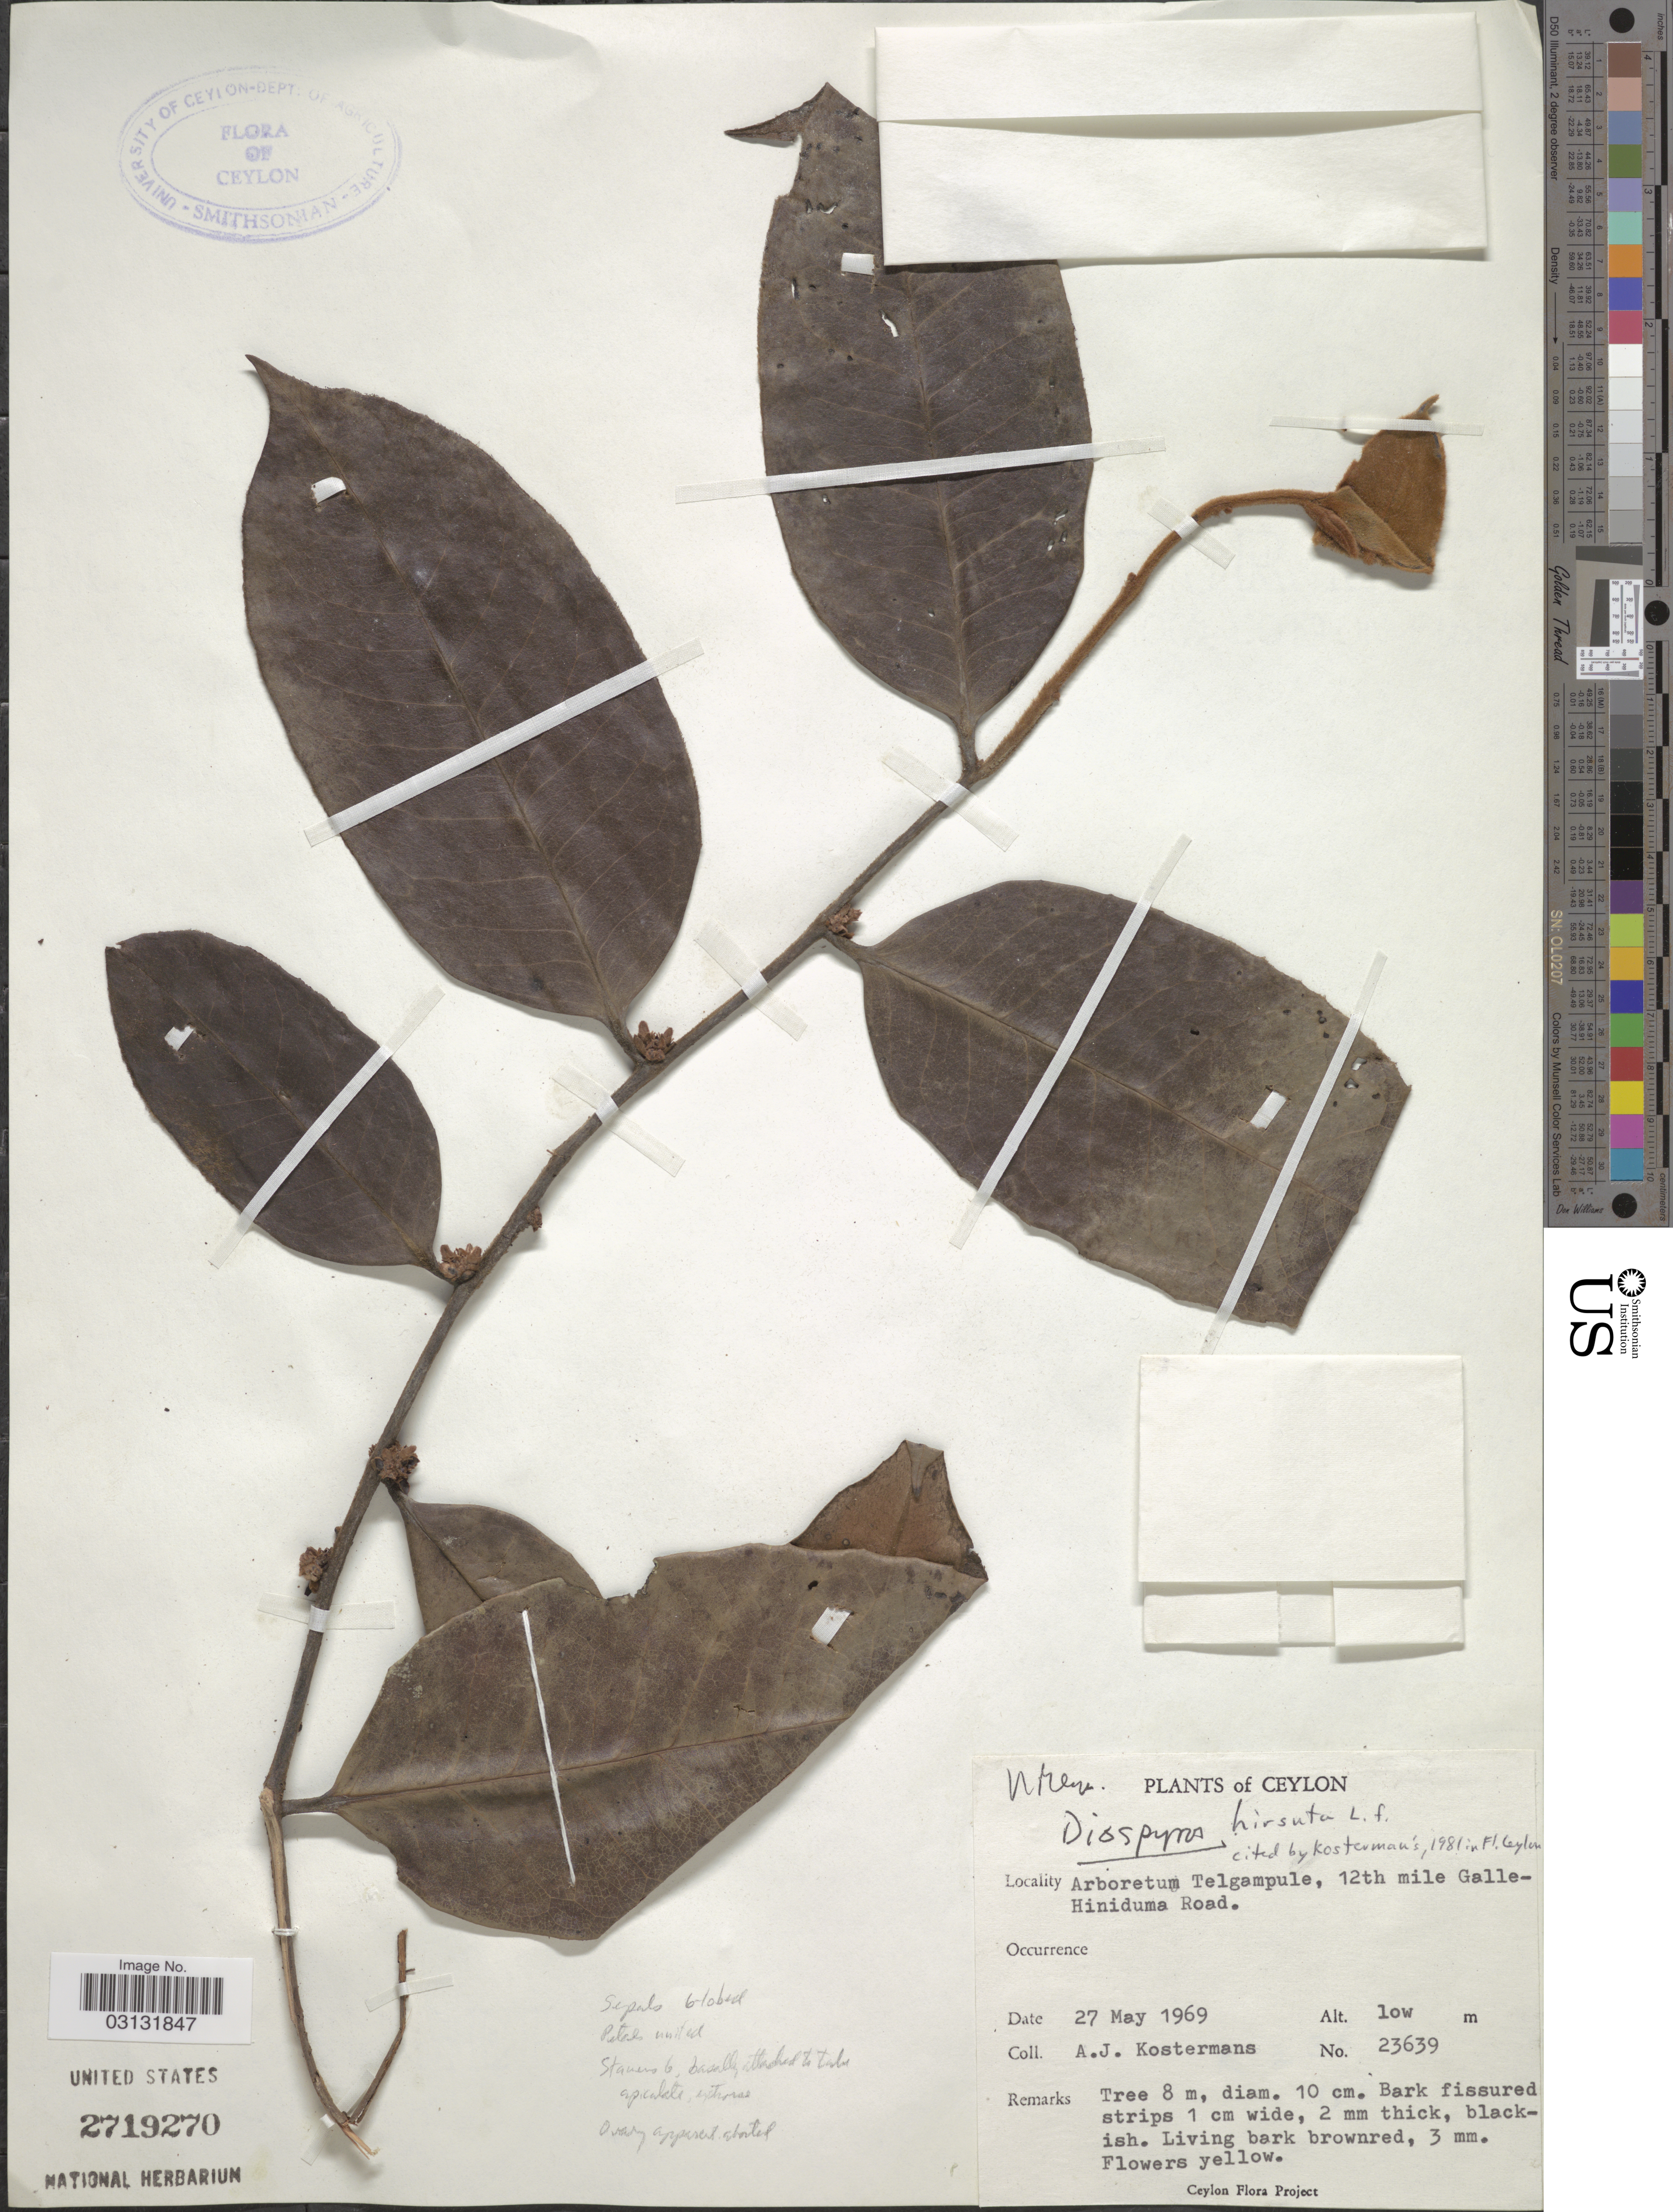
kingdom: Plantae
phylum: Tracheophyta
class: Magnoliopsida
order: Ericales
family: Ebenaceae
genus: Diospyros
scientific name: Diospyros hirsuta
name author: L. f.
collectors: A. J. G. Kostermans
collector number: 23639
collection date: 1969-05-27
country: Sri Lanka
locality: Ceylon. Arboretum Telgampule, 12th mile Galle-Hiniduma Road.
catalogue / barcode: US 2719270